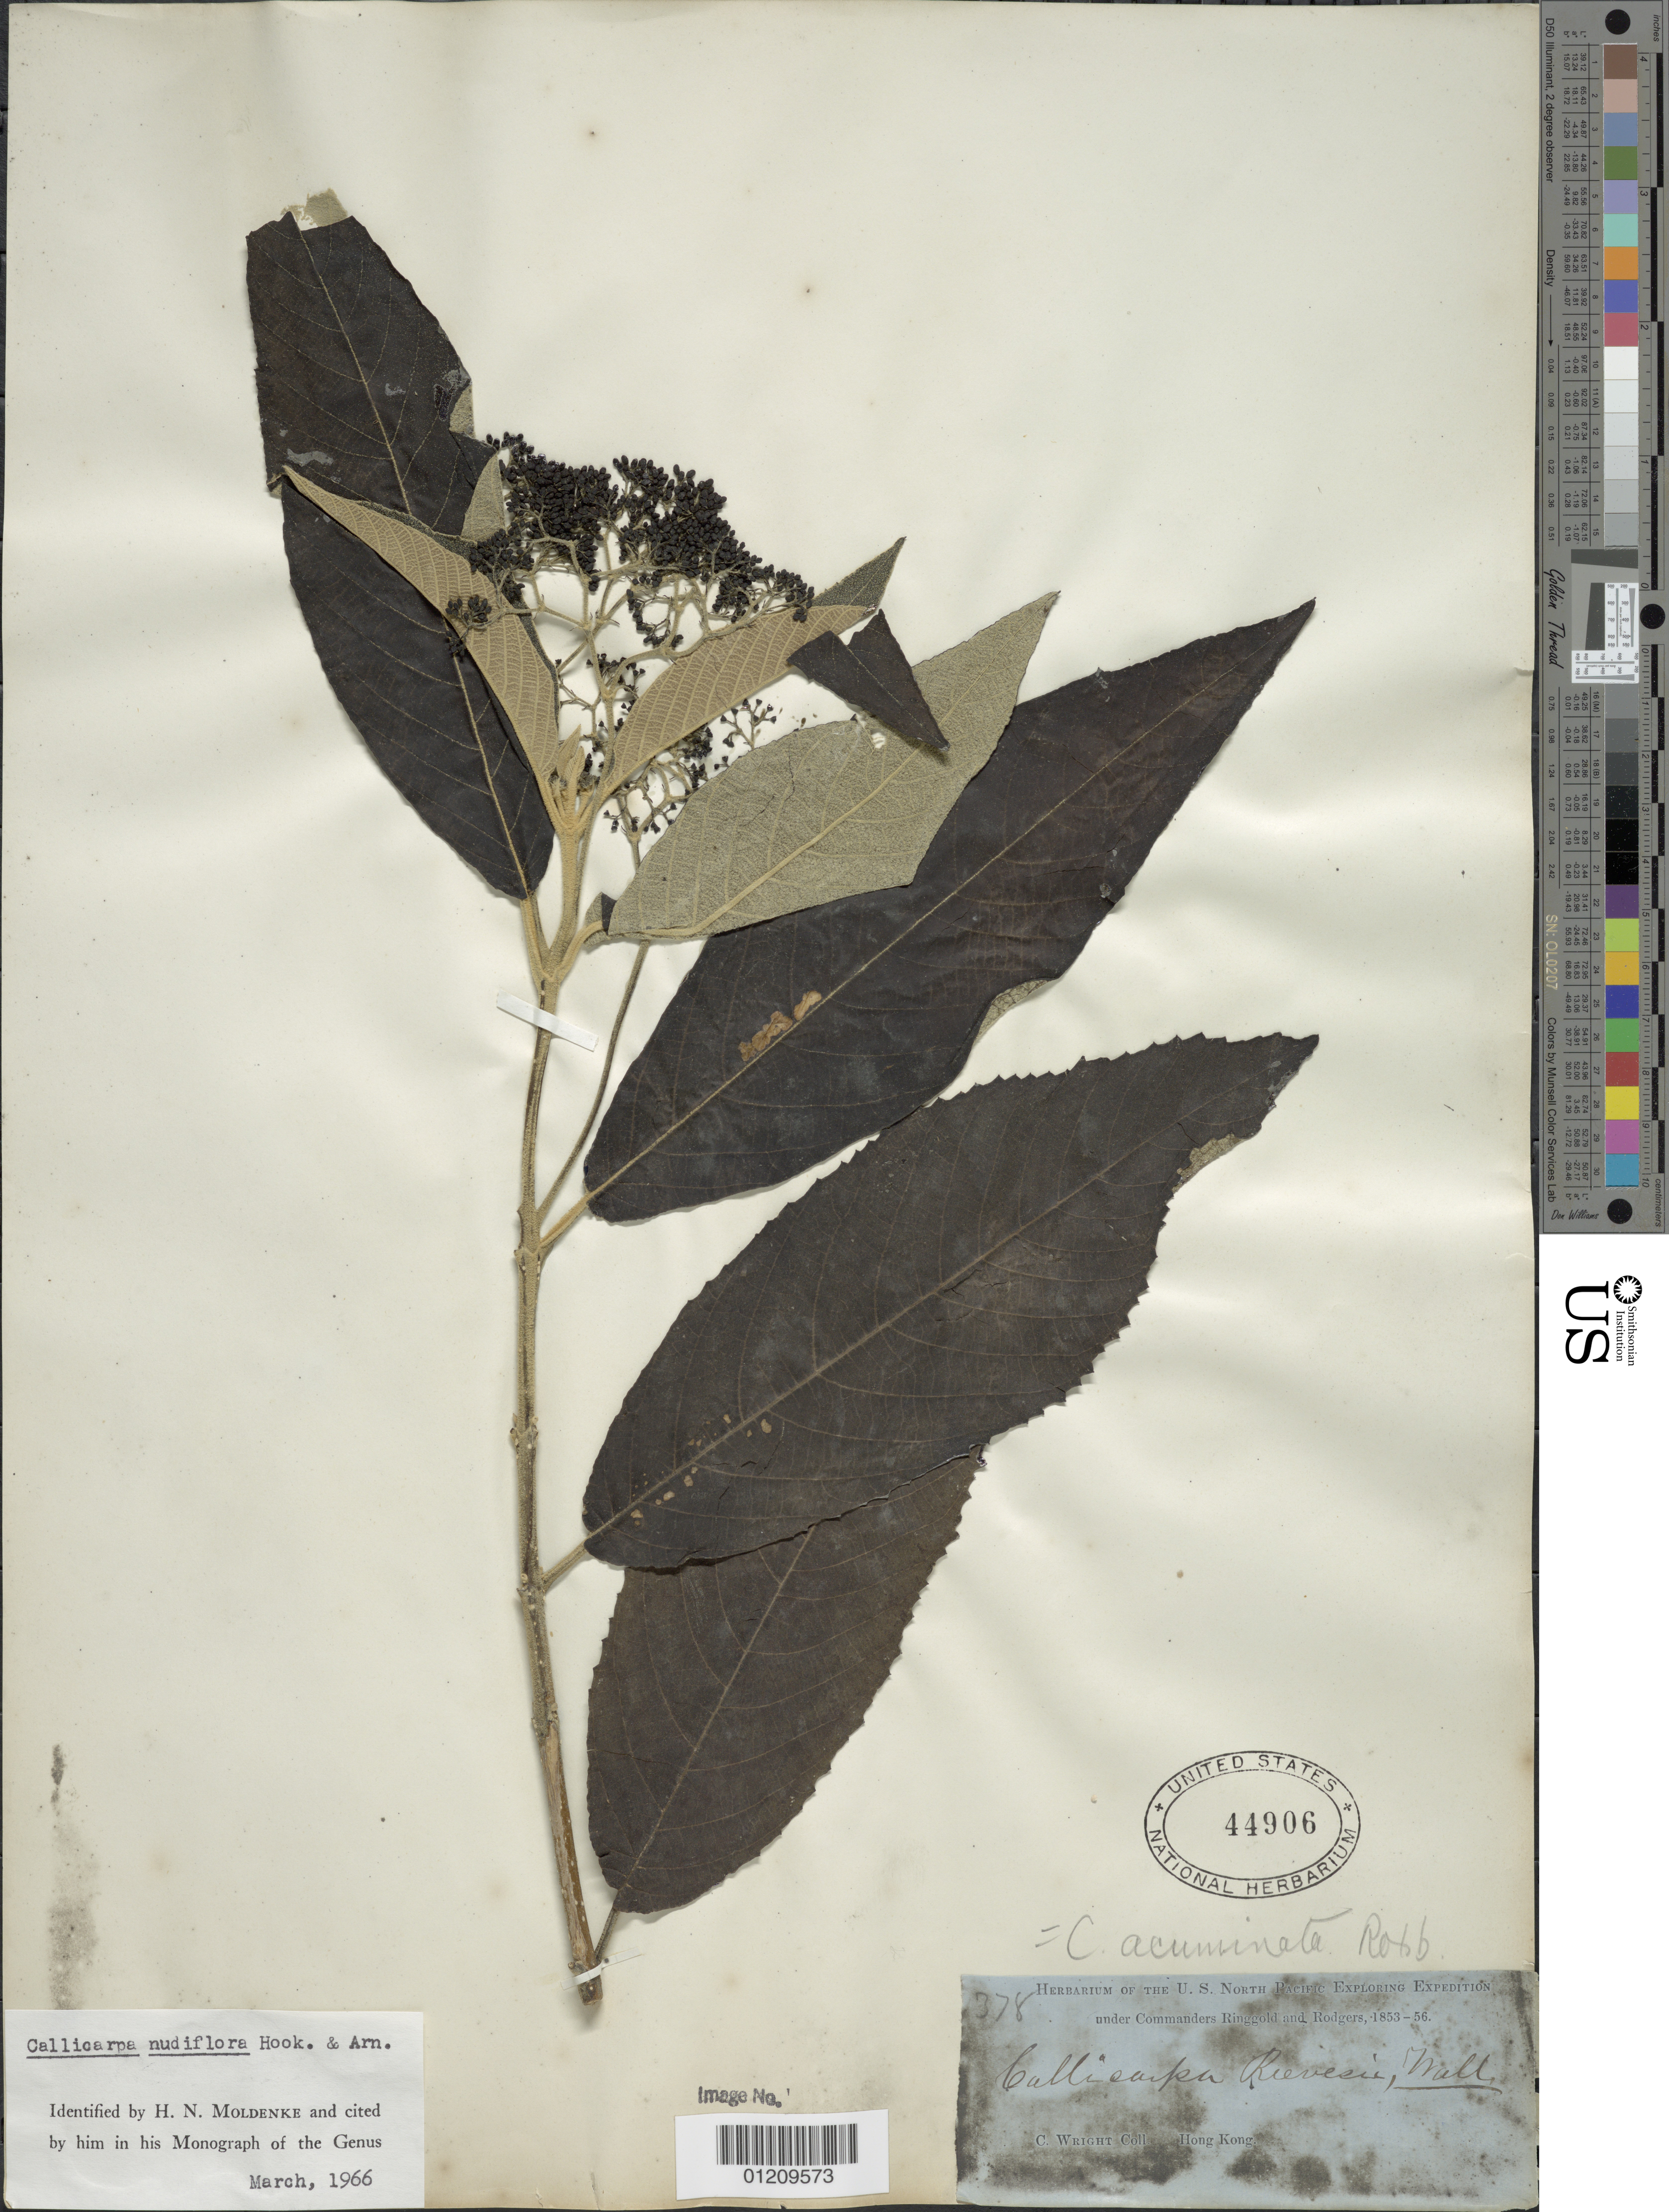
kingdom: Plantae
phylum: Tracheophyta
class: Magnoliopsida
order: Lamiales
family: Lamiaceae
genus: Callicarpa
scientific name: Callicarpa nudiflora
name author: Hook. & Arn.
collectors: C. Wright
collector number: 378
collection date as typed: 1853 to -- -- 1856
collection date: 1853/1856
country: China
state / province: Hong Kong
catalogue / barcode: US 44906